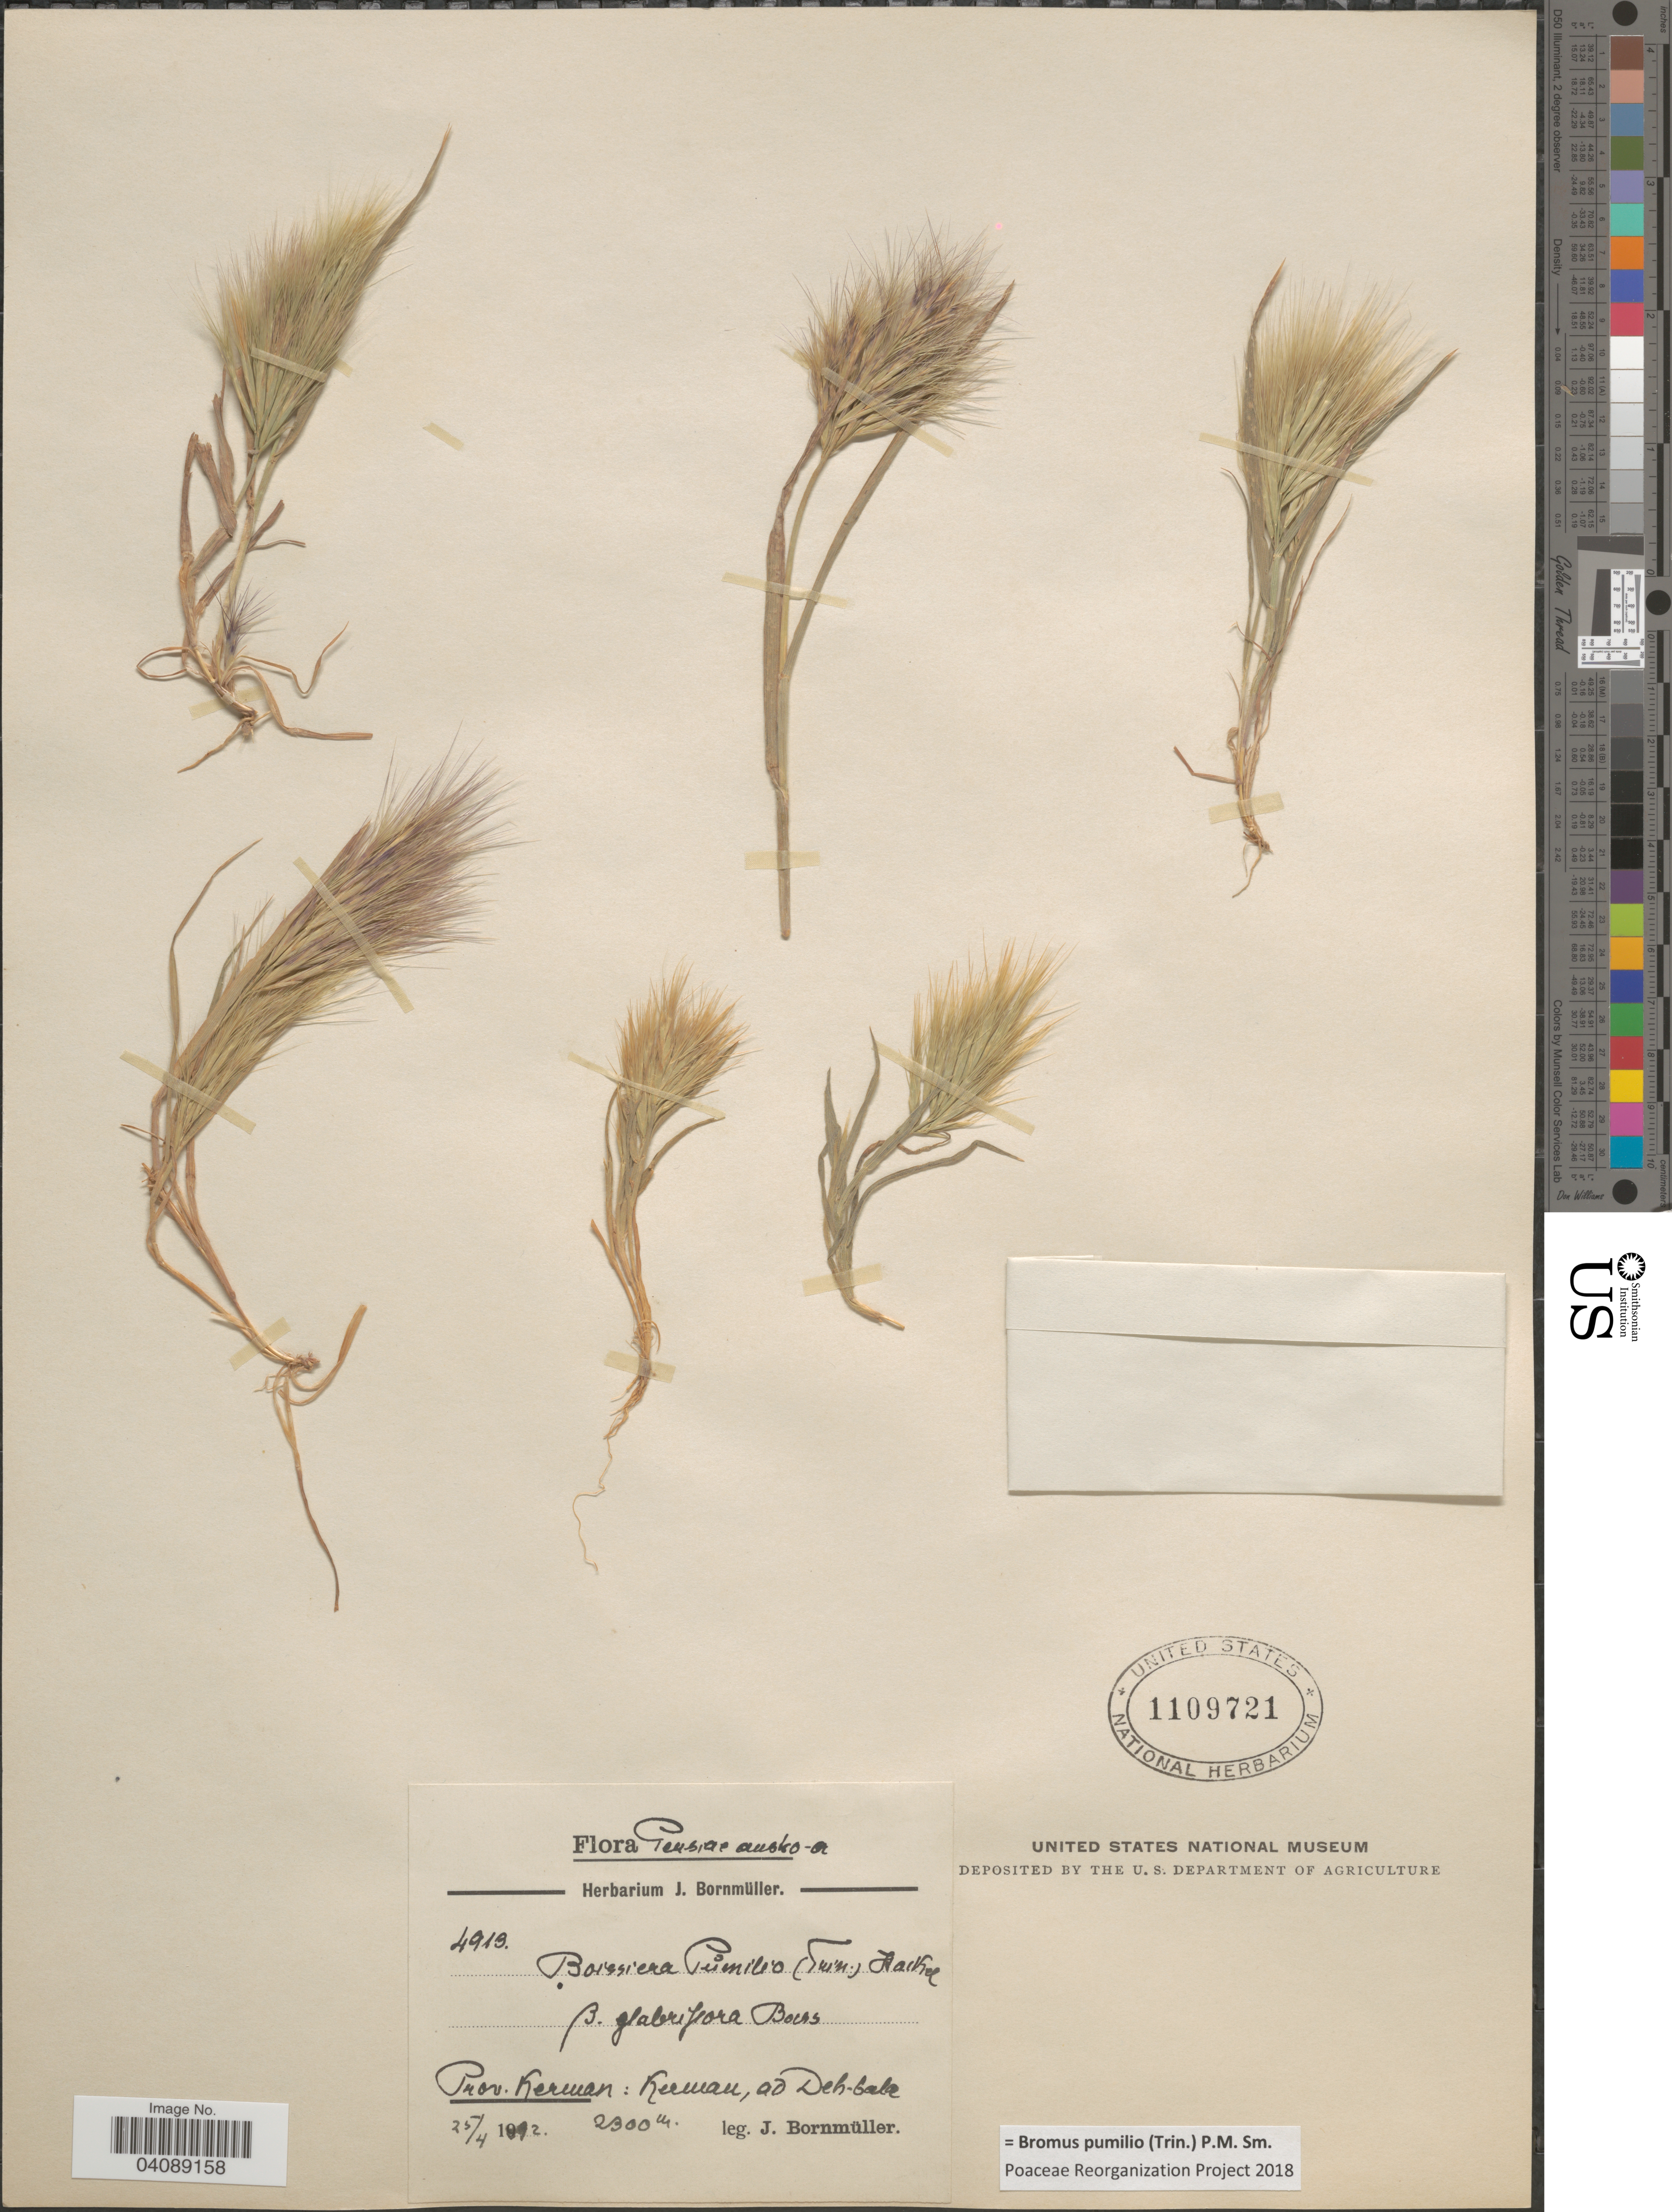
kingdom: Plantae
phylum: Tracheophyta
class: Liliopsida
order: Poales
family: Poaceae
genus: Bromus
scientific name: Bromus pumilio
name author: (Trin.) P.M. Sm.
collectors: J. Bornmüller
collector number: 4913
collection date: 1992-04-25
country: Iran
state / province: Kerman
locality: Persiae austro-or. Kerman, ad Deh-bala.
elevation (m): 2300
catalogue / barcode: US 1109721